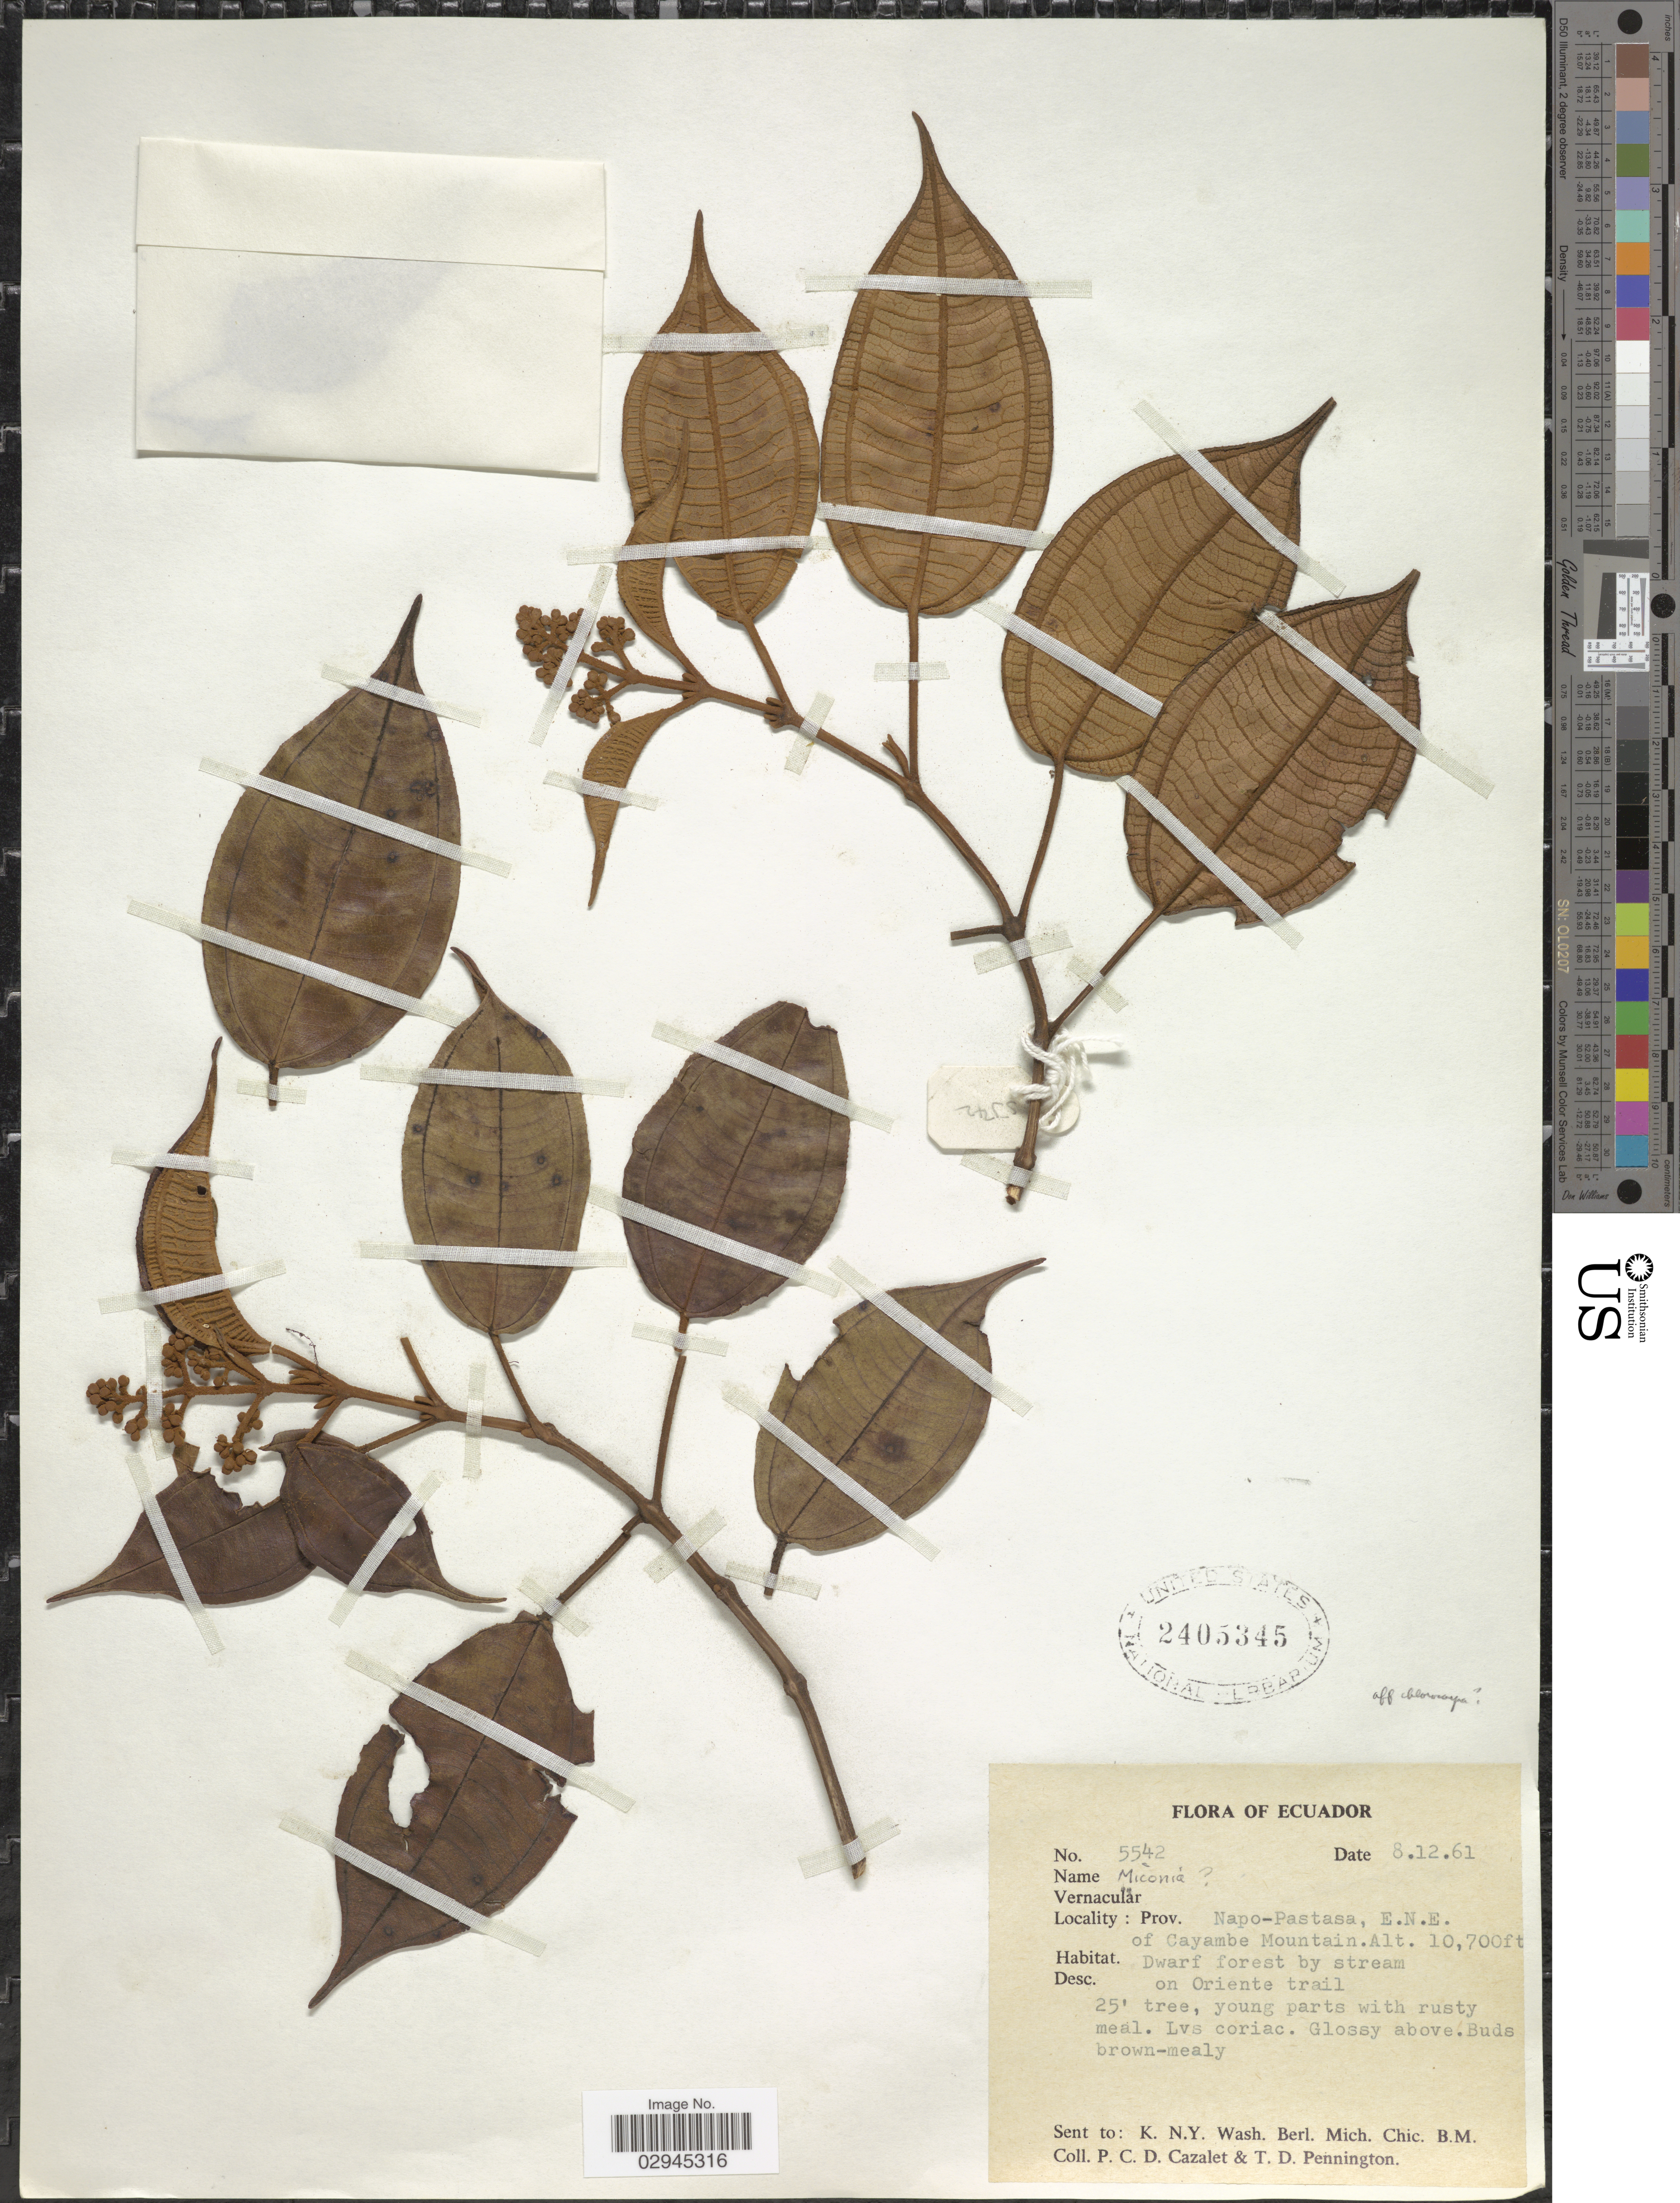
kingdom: Plantae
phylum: Tracheophyta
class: Magnoliopsida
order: Myrtales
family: Melastomataceae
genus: Miconia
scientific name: Miconia sp.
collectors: P. C. D. Cazalet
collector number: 5542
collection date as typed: Transcribed d/m/y: 8/12/61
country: Ecuador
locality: Prov. Napo-Pastaza, E.N.E. of Cayambe Mountain.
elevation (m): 3261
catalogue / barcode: US 2405345